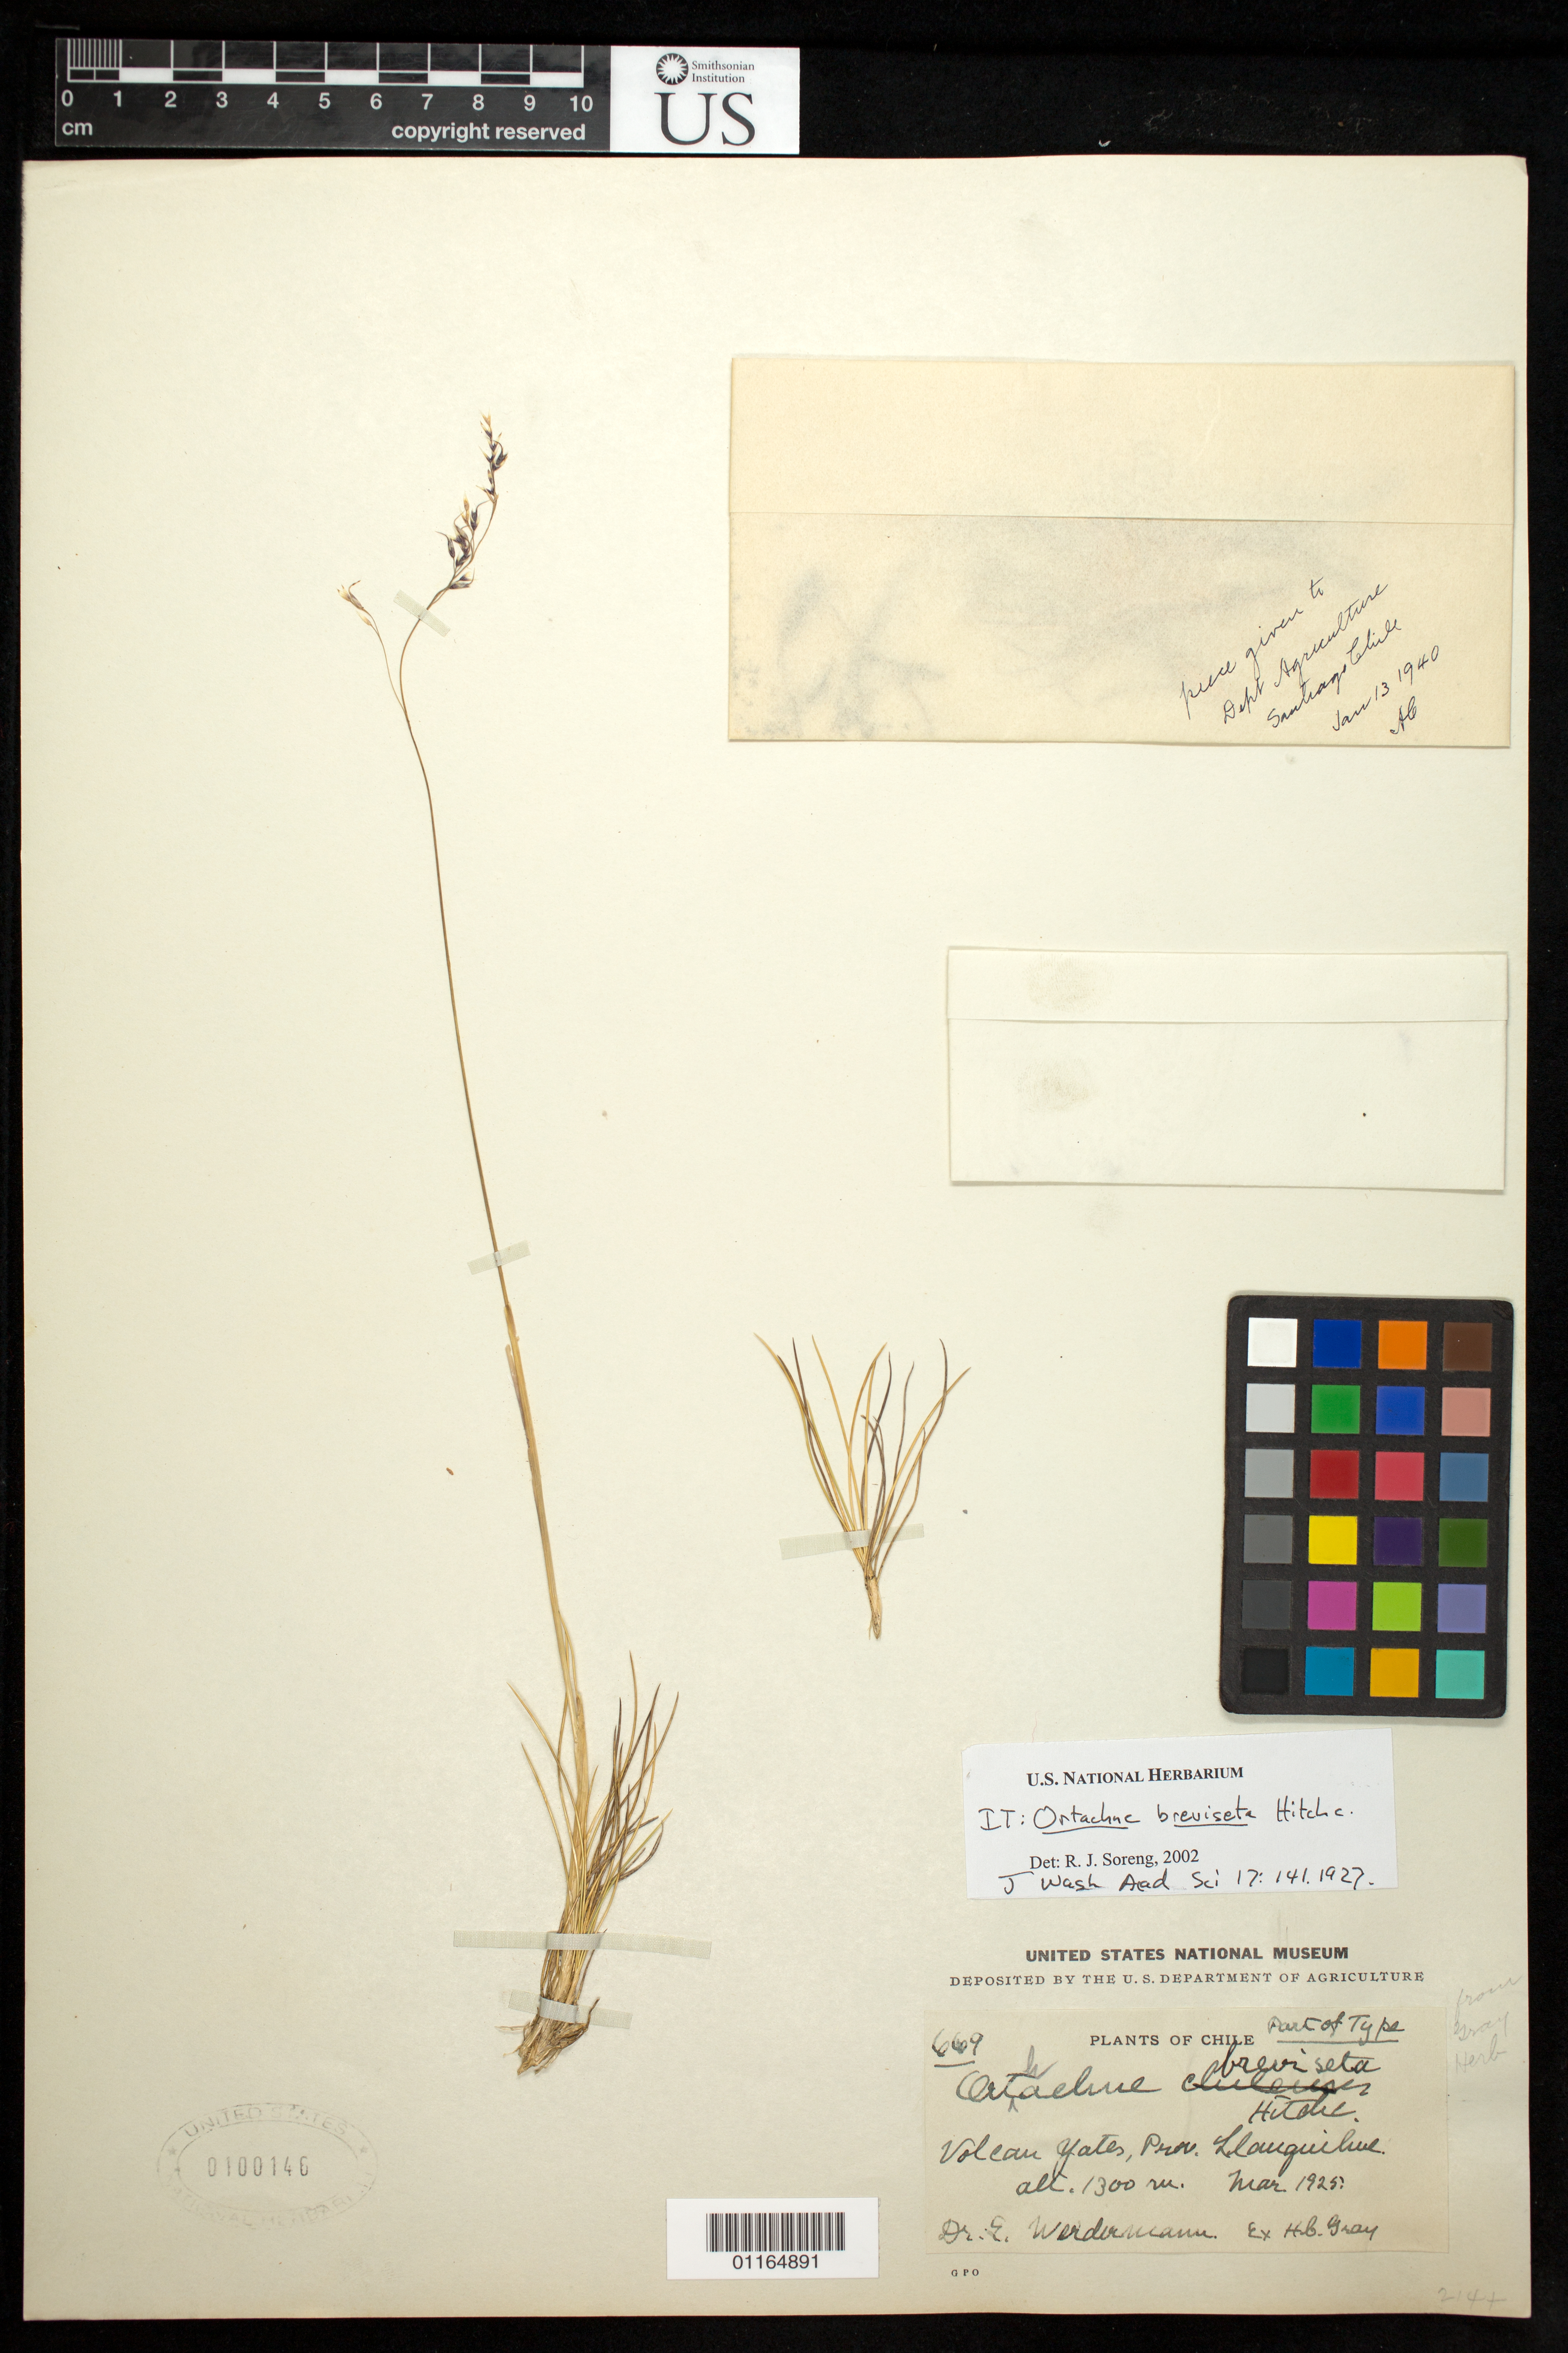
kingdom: Plantae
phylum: Tracheophyta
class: Liliopsida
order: Poales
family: Poaceae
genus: Ortachne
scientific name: Ortachne breviseta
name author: Hitchc.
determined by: Soreng, Robert J., Research Associate (BOT), Smithsonian Institution - National Museum of Natural History (UNITED STATES)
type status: Isotype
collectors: E. Werdermann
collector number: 669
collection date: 1925-03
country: Chile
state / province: Los Lagos (X)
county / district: Llanquihue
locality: Volcán Yates, Prov. Llanquihue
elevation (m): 1300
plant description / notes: ex herb Gray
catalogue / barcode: US 100146